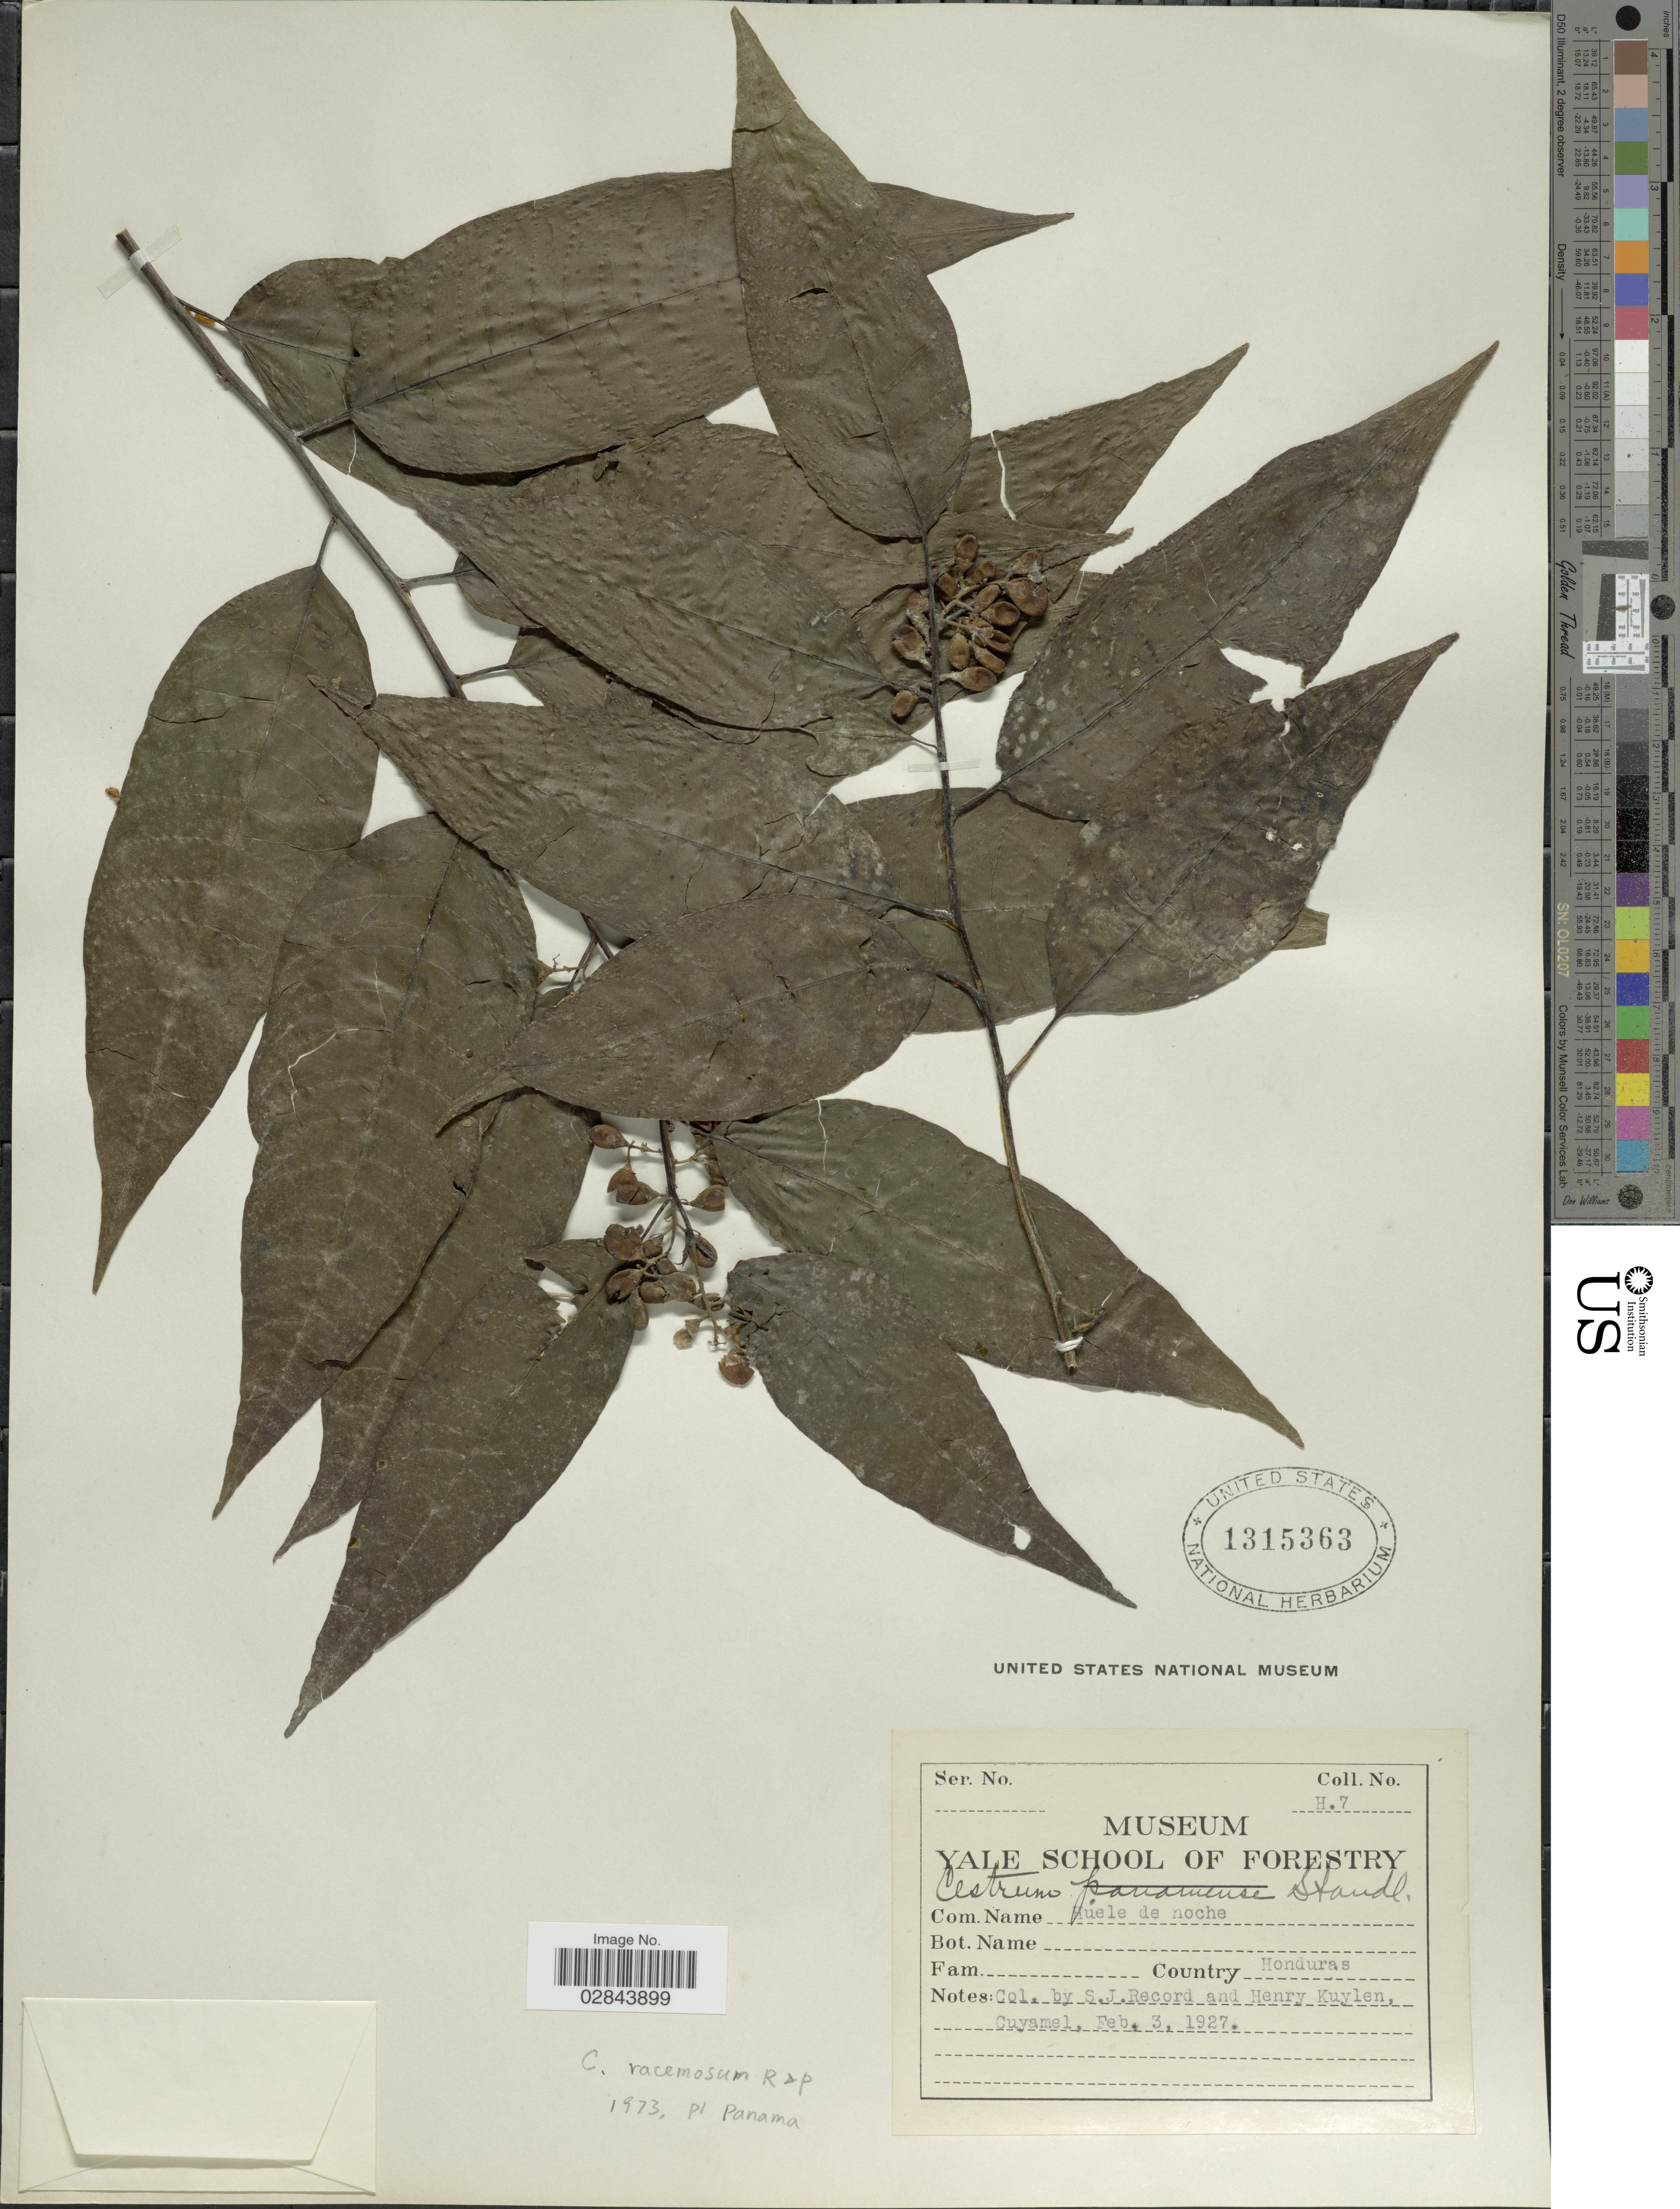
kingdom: Plantae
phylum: Tracheophyta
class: Magnoliopsida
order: Solanales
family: Solanaceae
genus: Cestrum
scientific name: Cestrum racemosum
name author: Ruiz & Pav.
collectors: S. J. Record & H. Kuylen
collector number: H7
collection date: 1927-02-03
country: Honduras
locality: Cuyamel.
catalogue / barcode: US 1315363